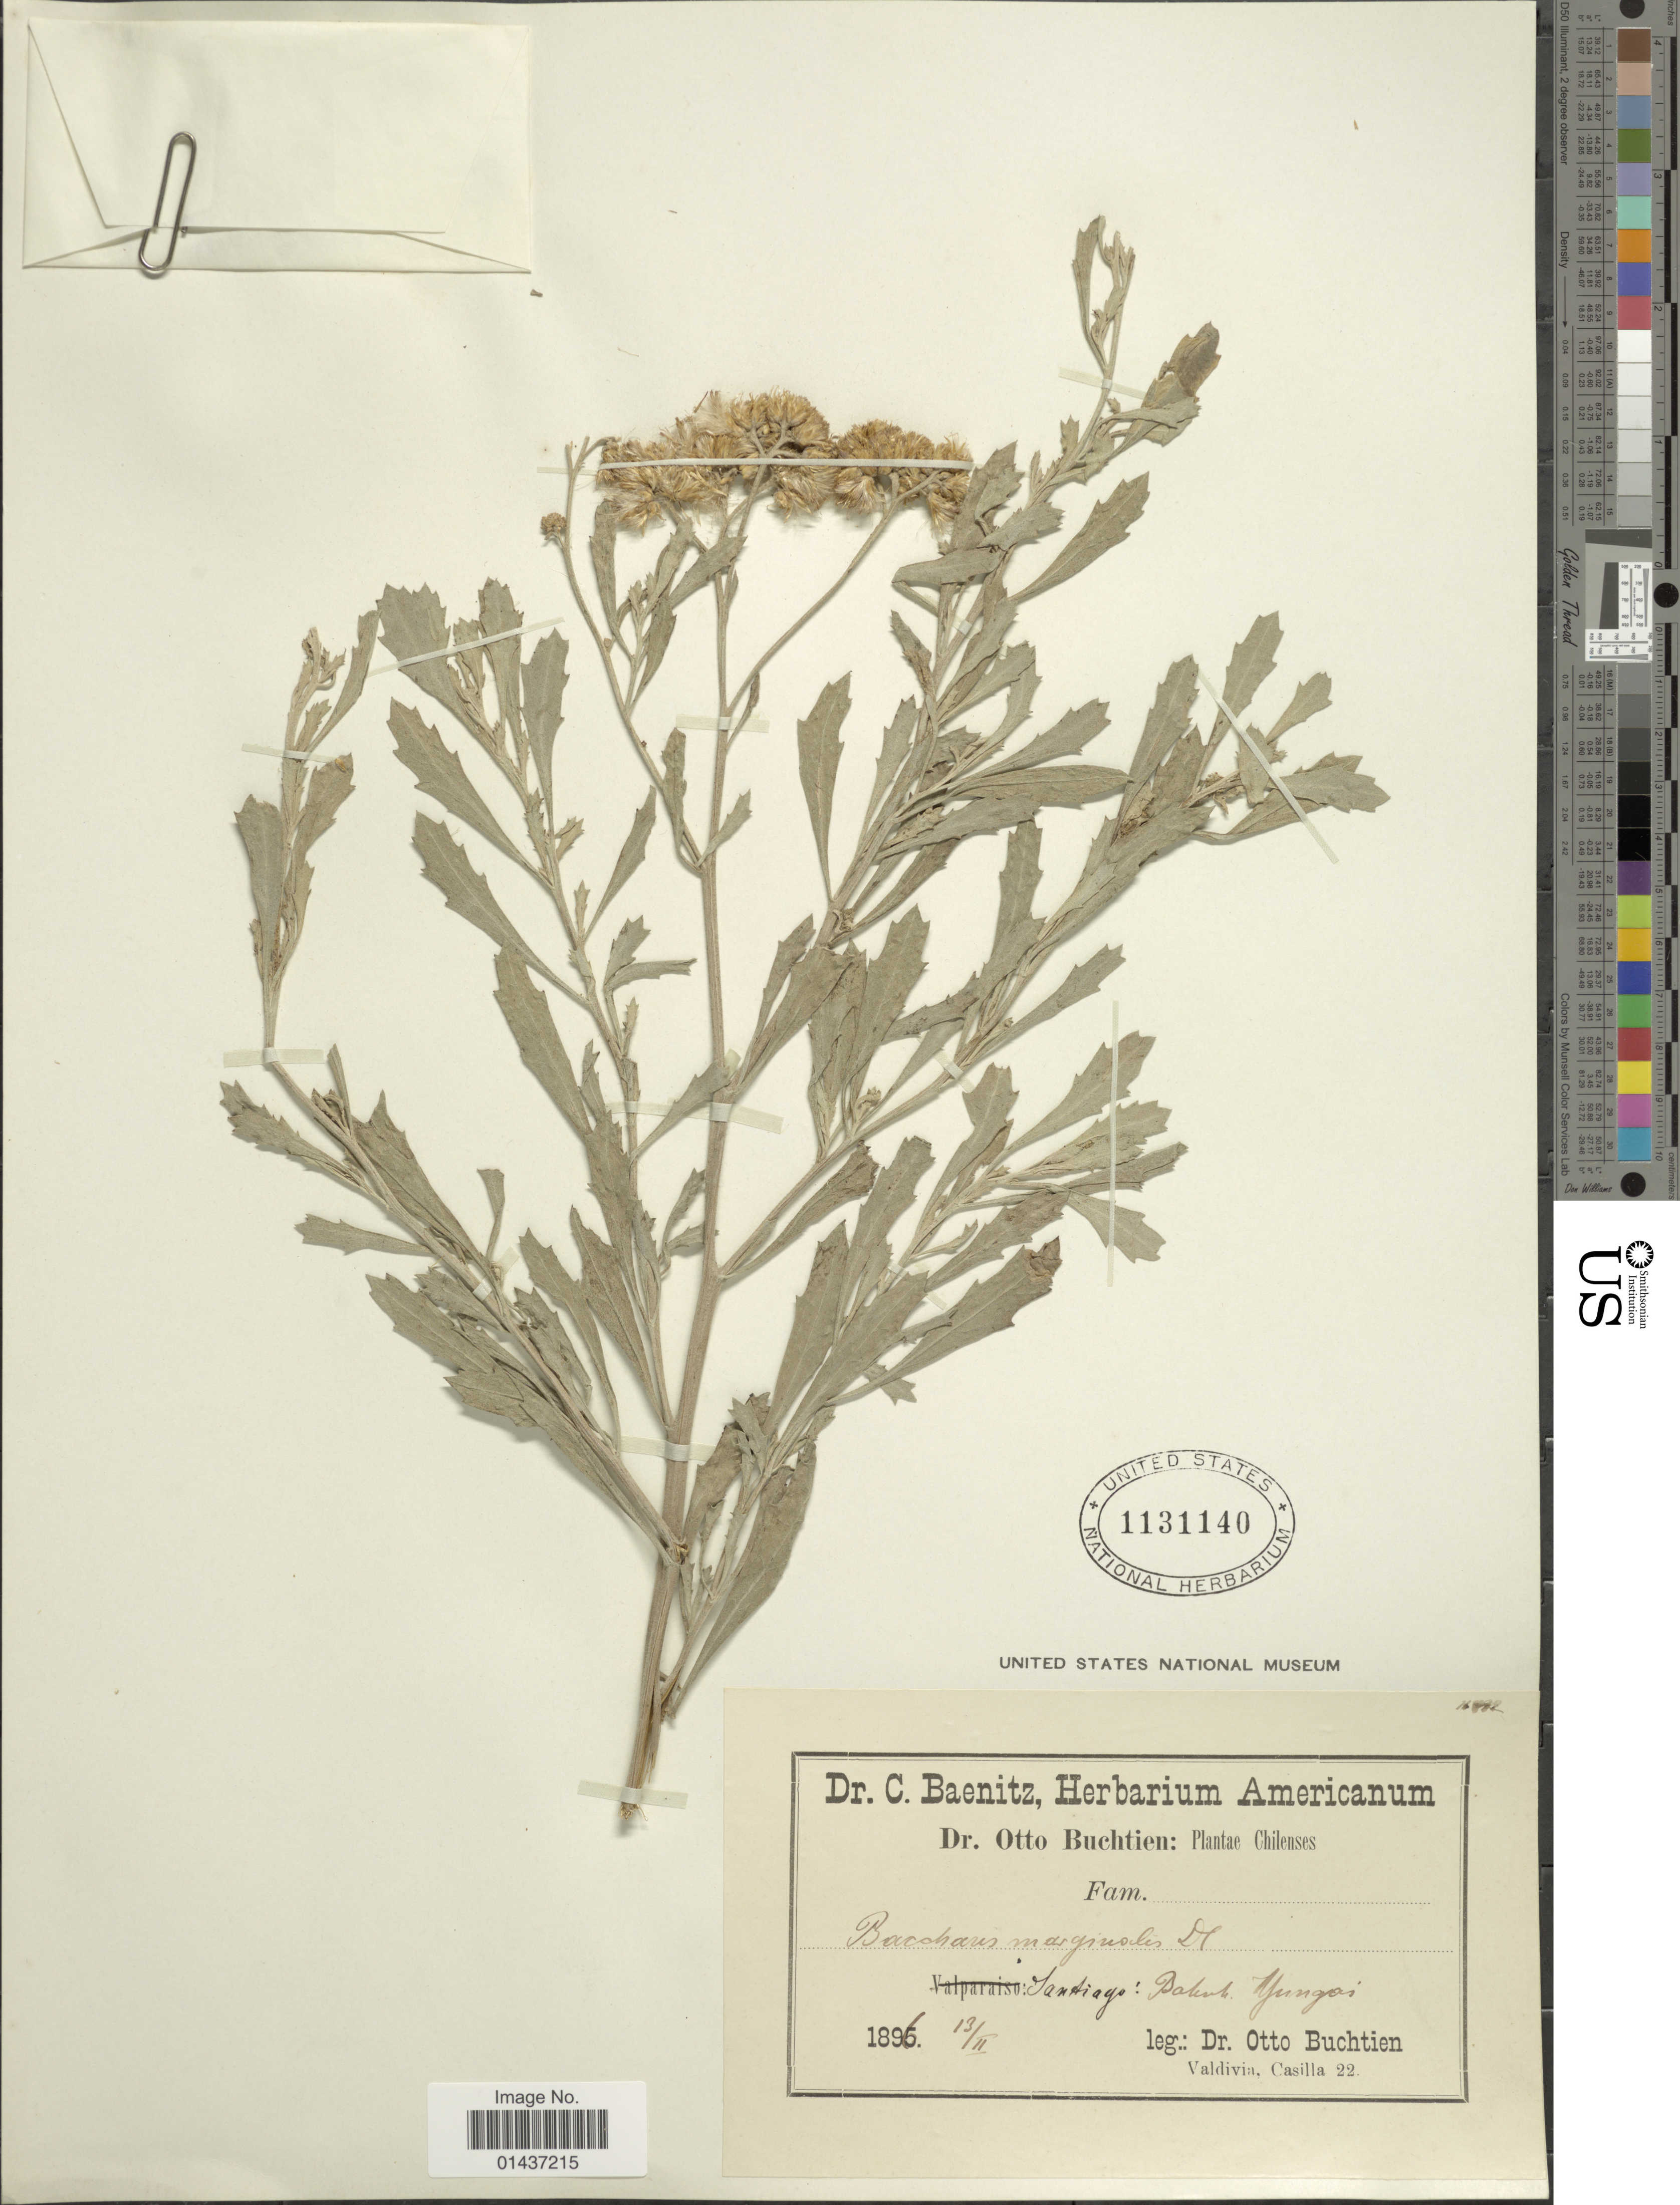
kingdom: Plantae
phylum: Tracheophyta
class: Magnoliopsida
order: Asterales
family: Asteraceae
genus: Tessaria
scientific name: Tessaria absinthioides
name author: (Hook. & Arn.) DC.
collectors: O. Buchtien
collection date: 1896-02-13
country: Chile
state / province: Región Metropolitana (RM)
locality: Santiago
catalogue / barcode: US 1131140